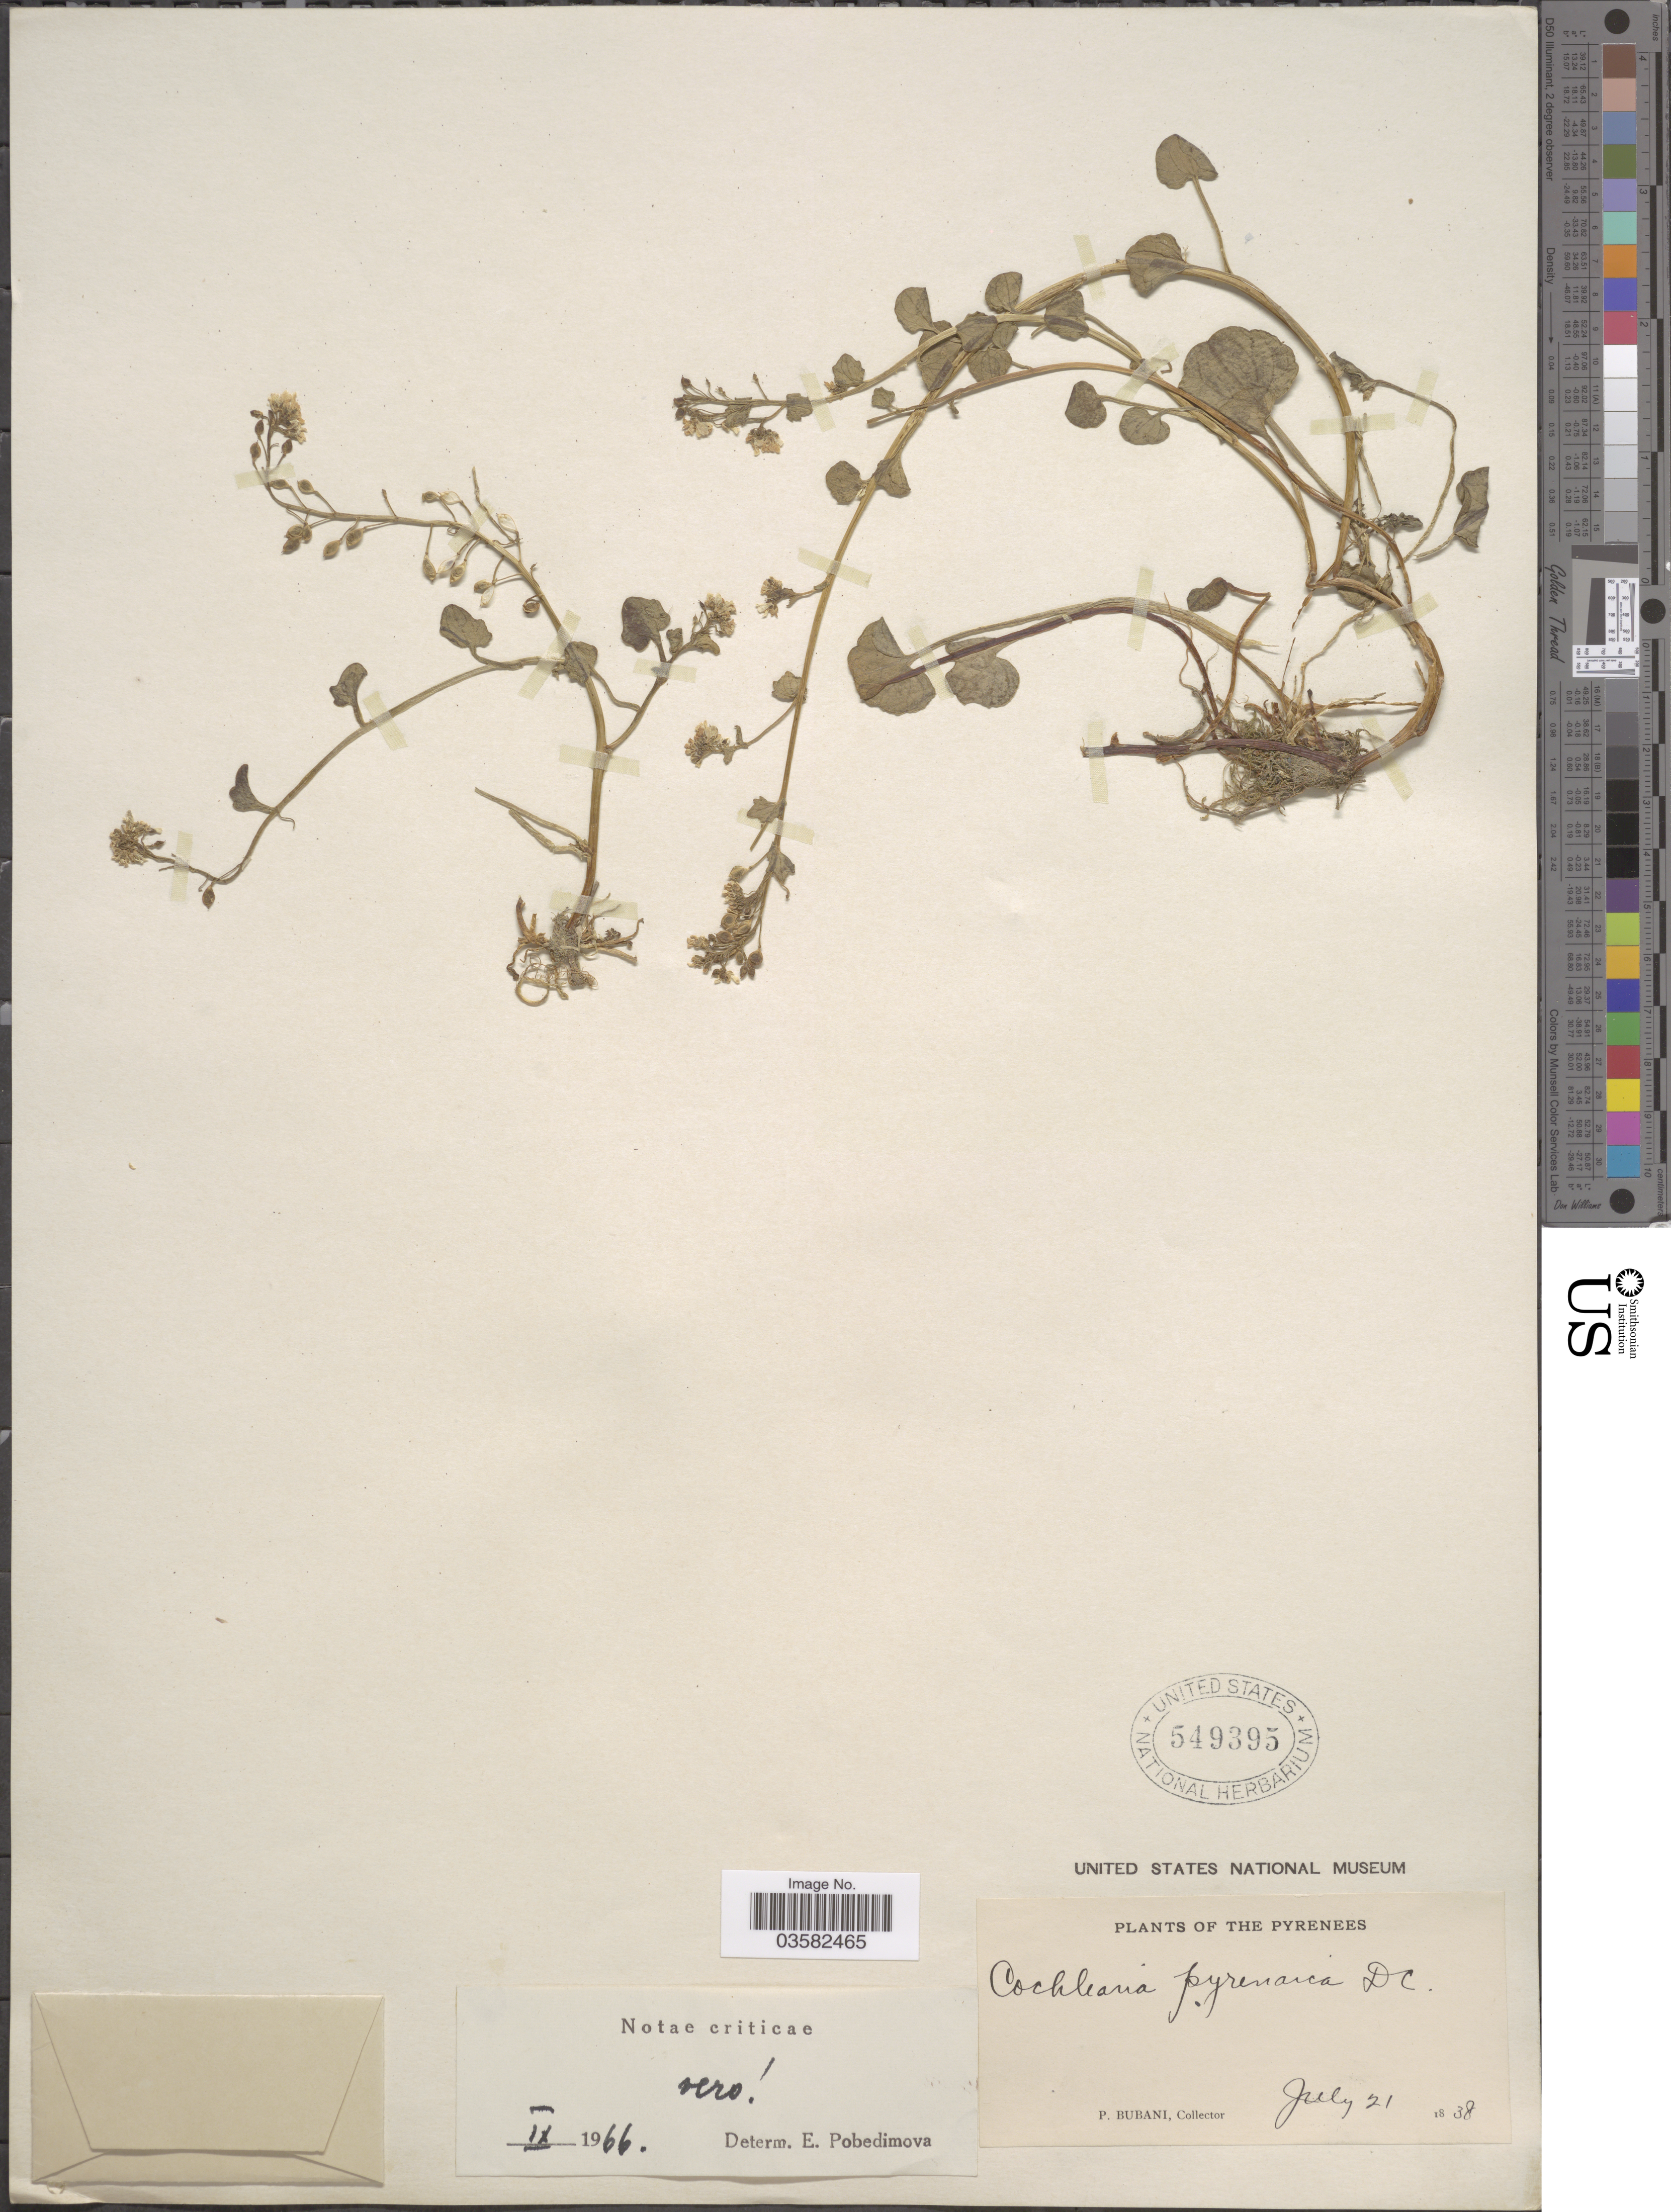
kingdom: Plantae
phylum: Tracheophyta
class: Magnoliopsida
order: Brassicales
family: Brassicaceae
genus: Cochlearia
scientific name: Cochlearia pyrenaica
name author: DC.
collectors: P. Bubani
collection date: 1838-07-21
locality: The Pyrenees.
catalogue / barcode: US 549395